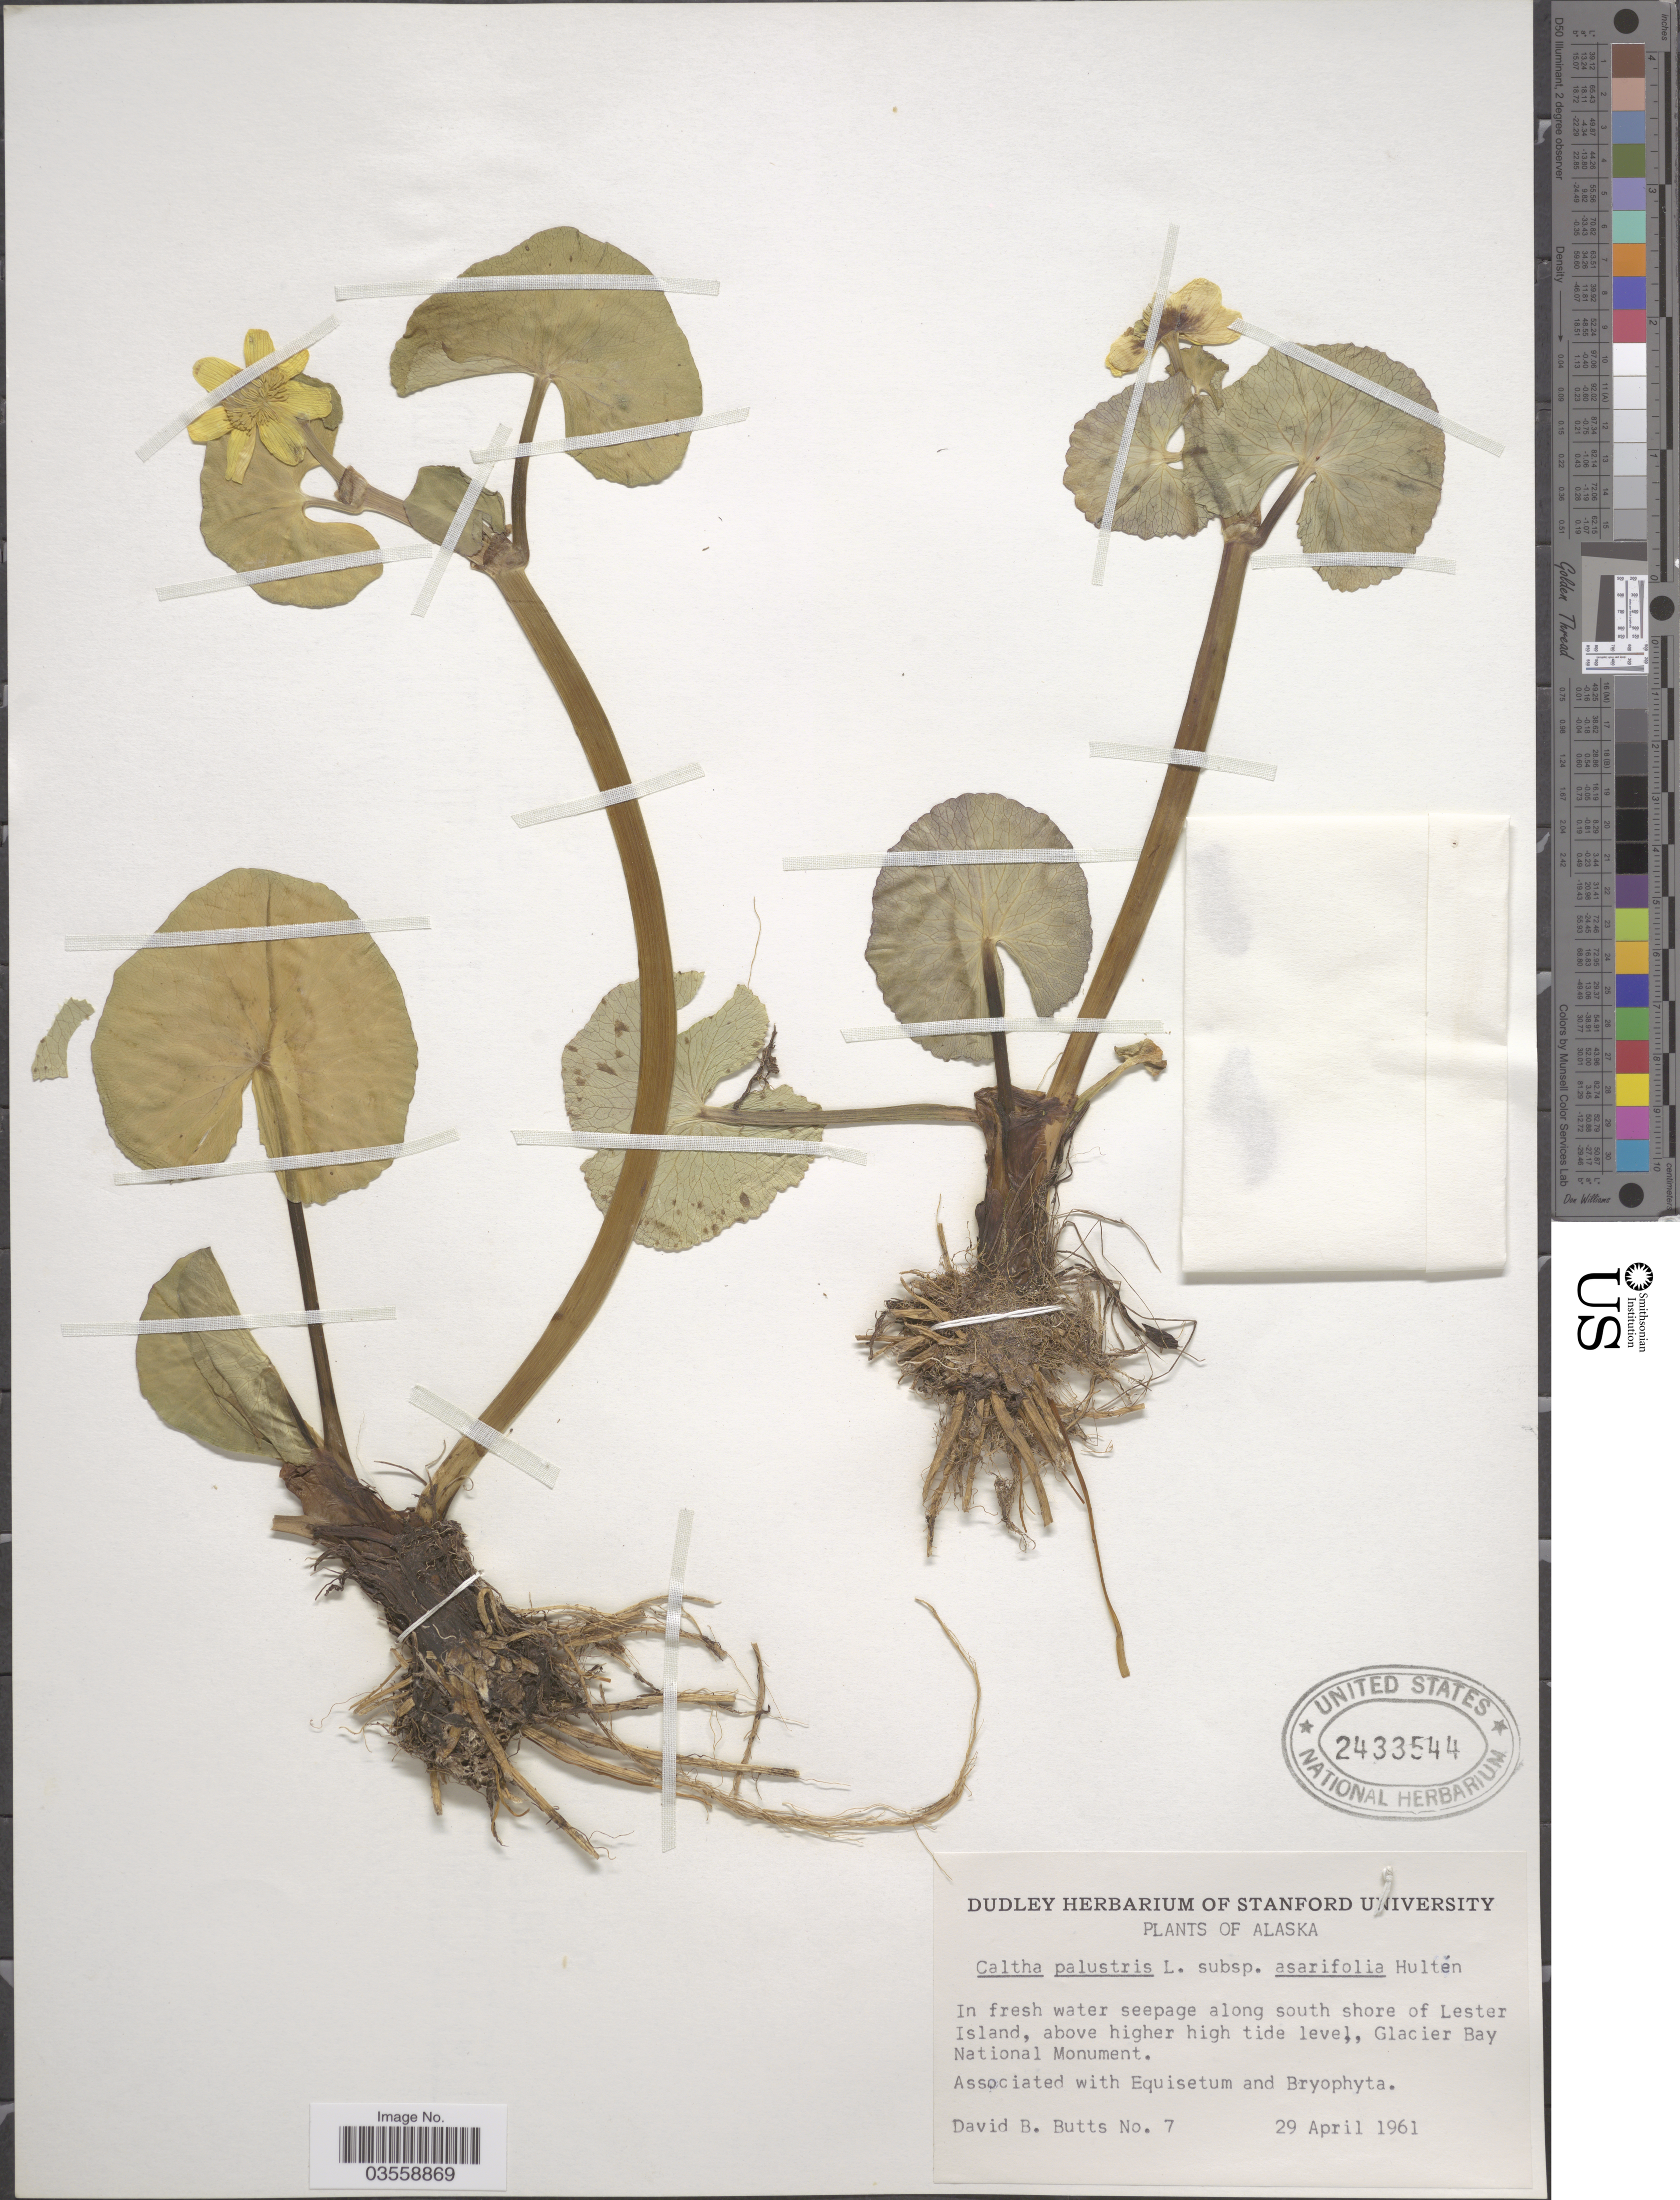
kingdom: Plantae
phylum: Tracheophyta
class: Magnoliopsida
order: Ranunculales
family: Ranunculaceae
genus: Caltha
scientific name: Caltha palustris var. asarifolia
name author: (DC.) Huth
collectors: D. Butts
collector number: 7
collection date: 1961-04-29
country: United States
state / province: Alaska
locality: In fresh water seepage along south shore of Lester Island, above higher high tide level, Glacier Bay National Monument.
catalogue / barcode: US 2433544